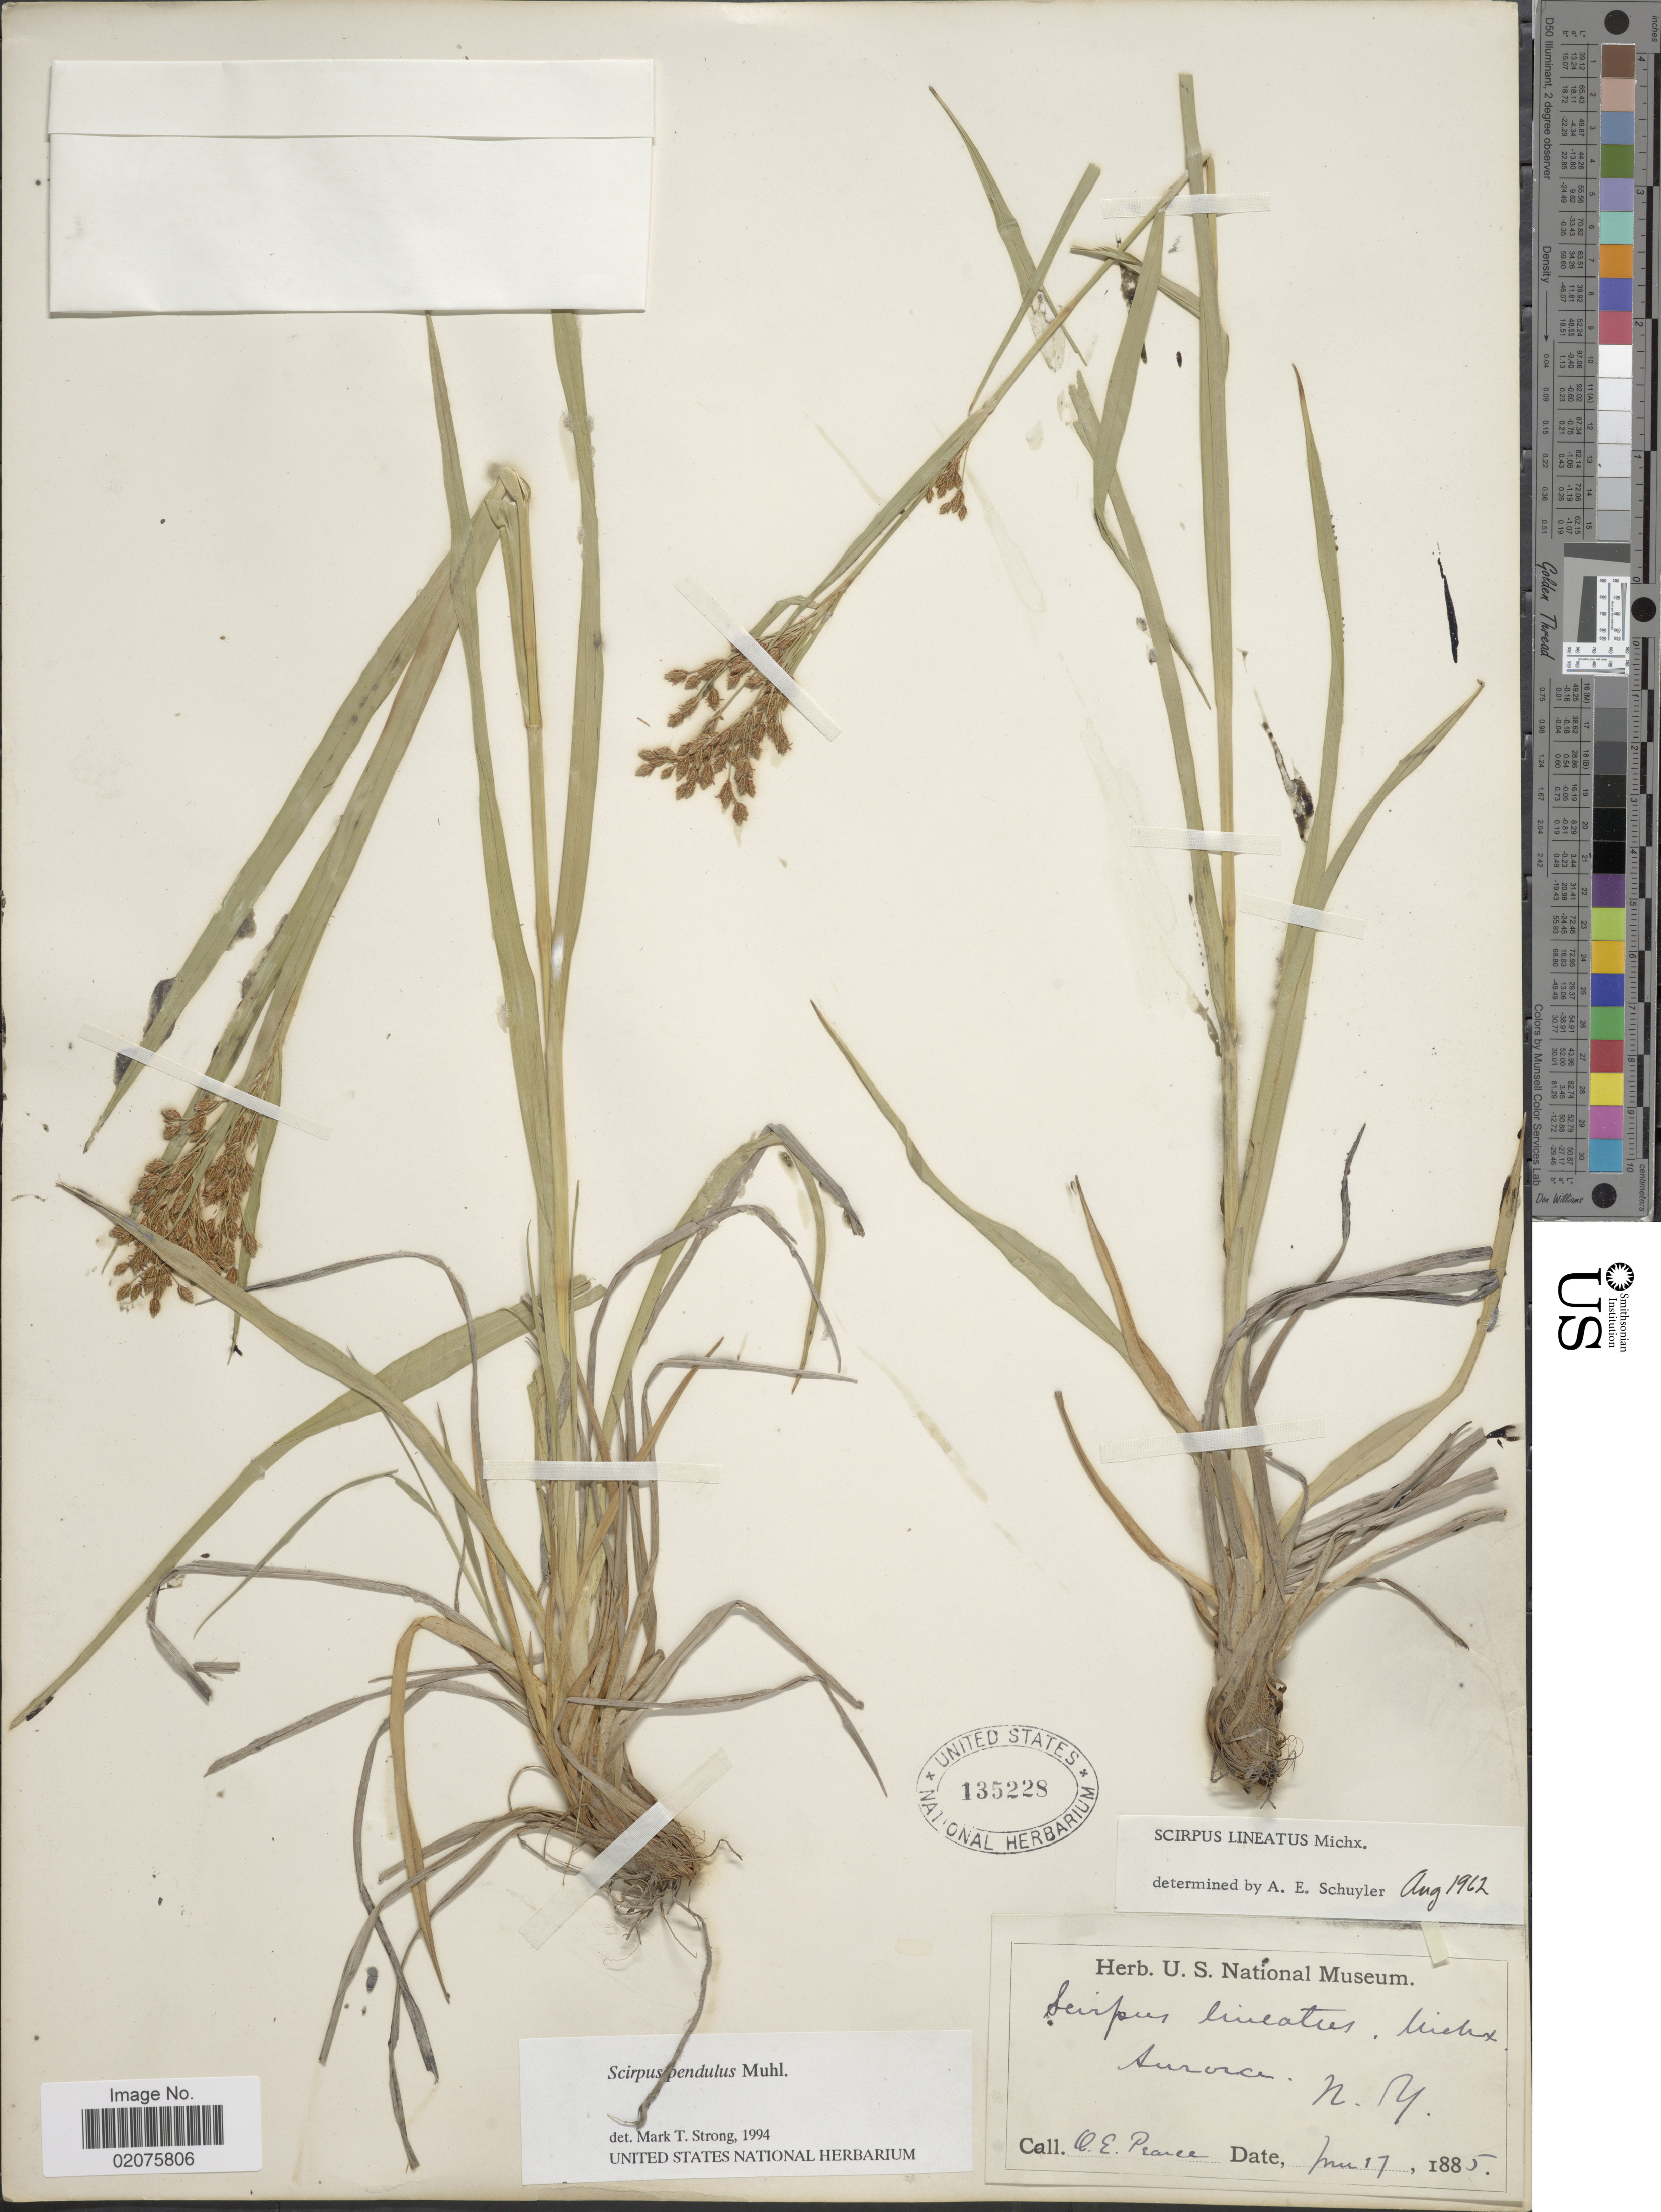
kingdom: Plantae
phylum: Tracheophyta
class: Liliopsida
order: Poales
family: Cyperaceae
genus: Scirpus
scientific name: Scirpus pendulus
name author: Muhl.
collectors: O. E. Pearce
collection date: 1885-06-17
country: United States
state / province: New York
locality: Aurora, N.Y.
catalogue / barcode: US 135228